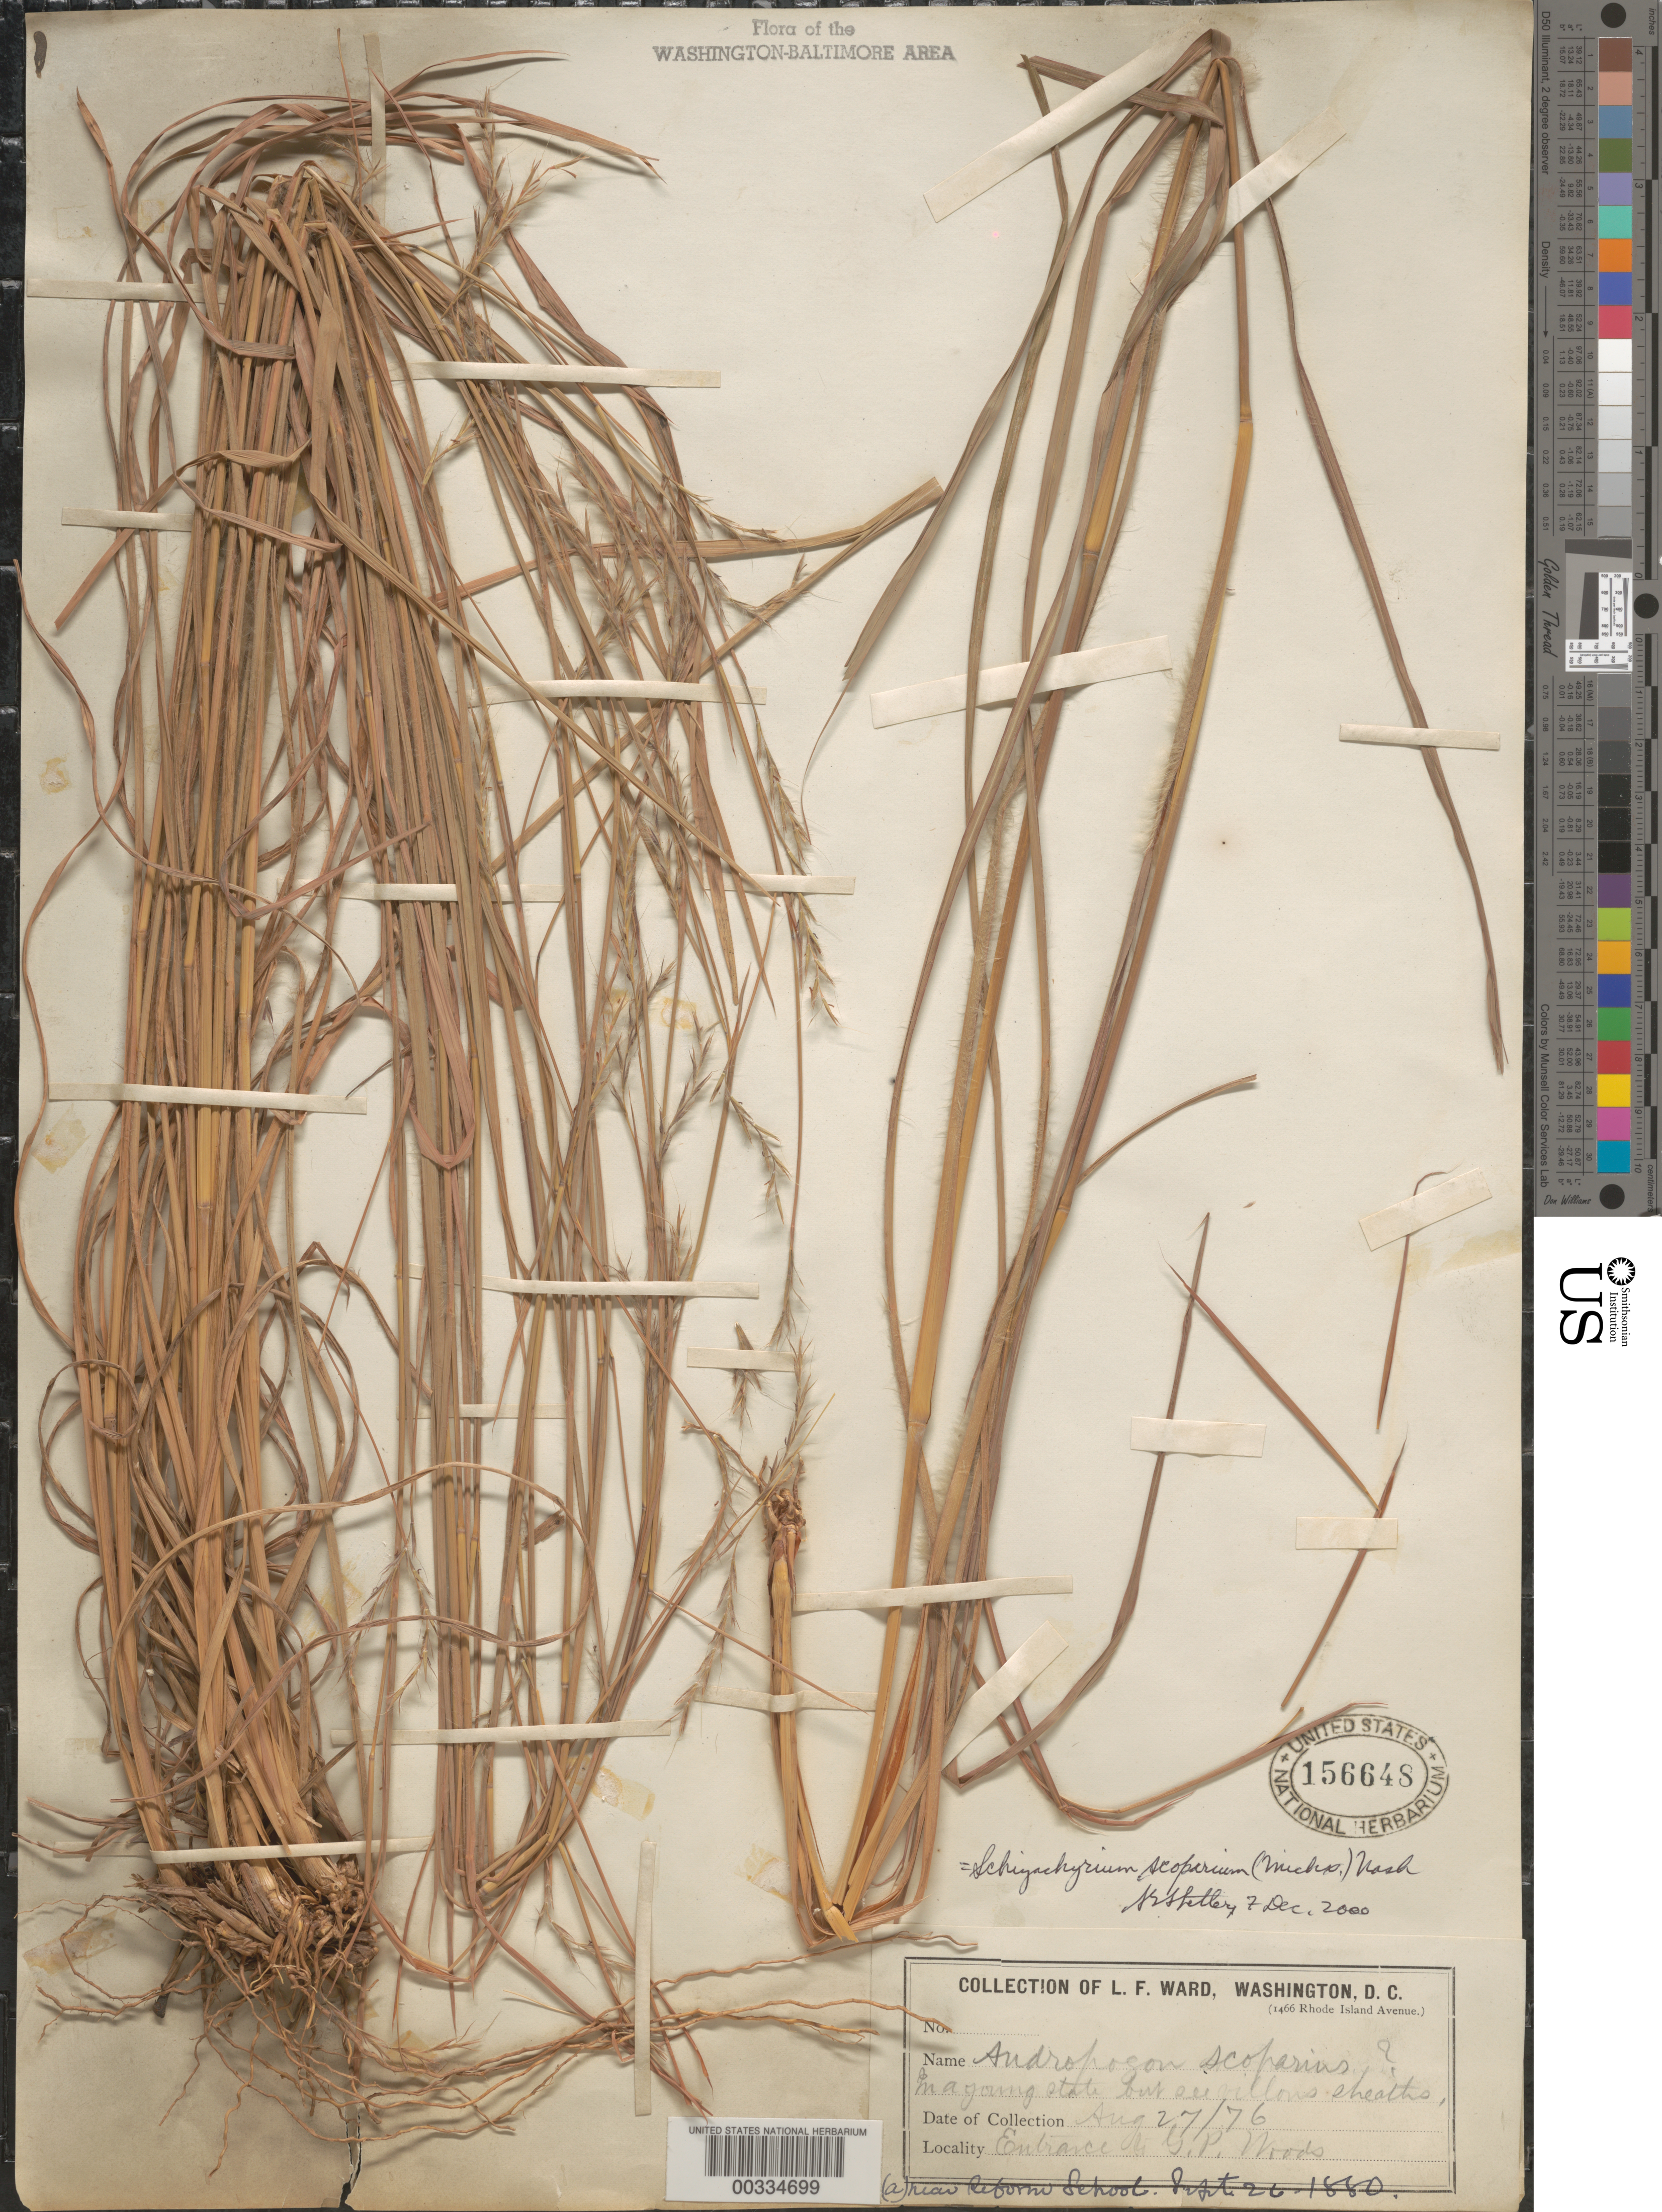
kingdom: Plantae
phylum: Tracheophyta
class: Liliopsida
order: Poales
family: Poaceae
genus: Schizachyrium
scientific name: Schizachyrium scoparium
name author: (Michx.) Nash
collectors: L. F. Ward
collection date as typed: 27 Aug 1876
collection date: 1876-08-27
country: United States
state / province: District of Columbia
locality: G.P. Woods, Rhode Island Ave, Reform School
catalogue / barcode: US 156648